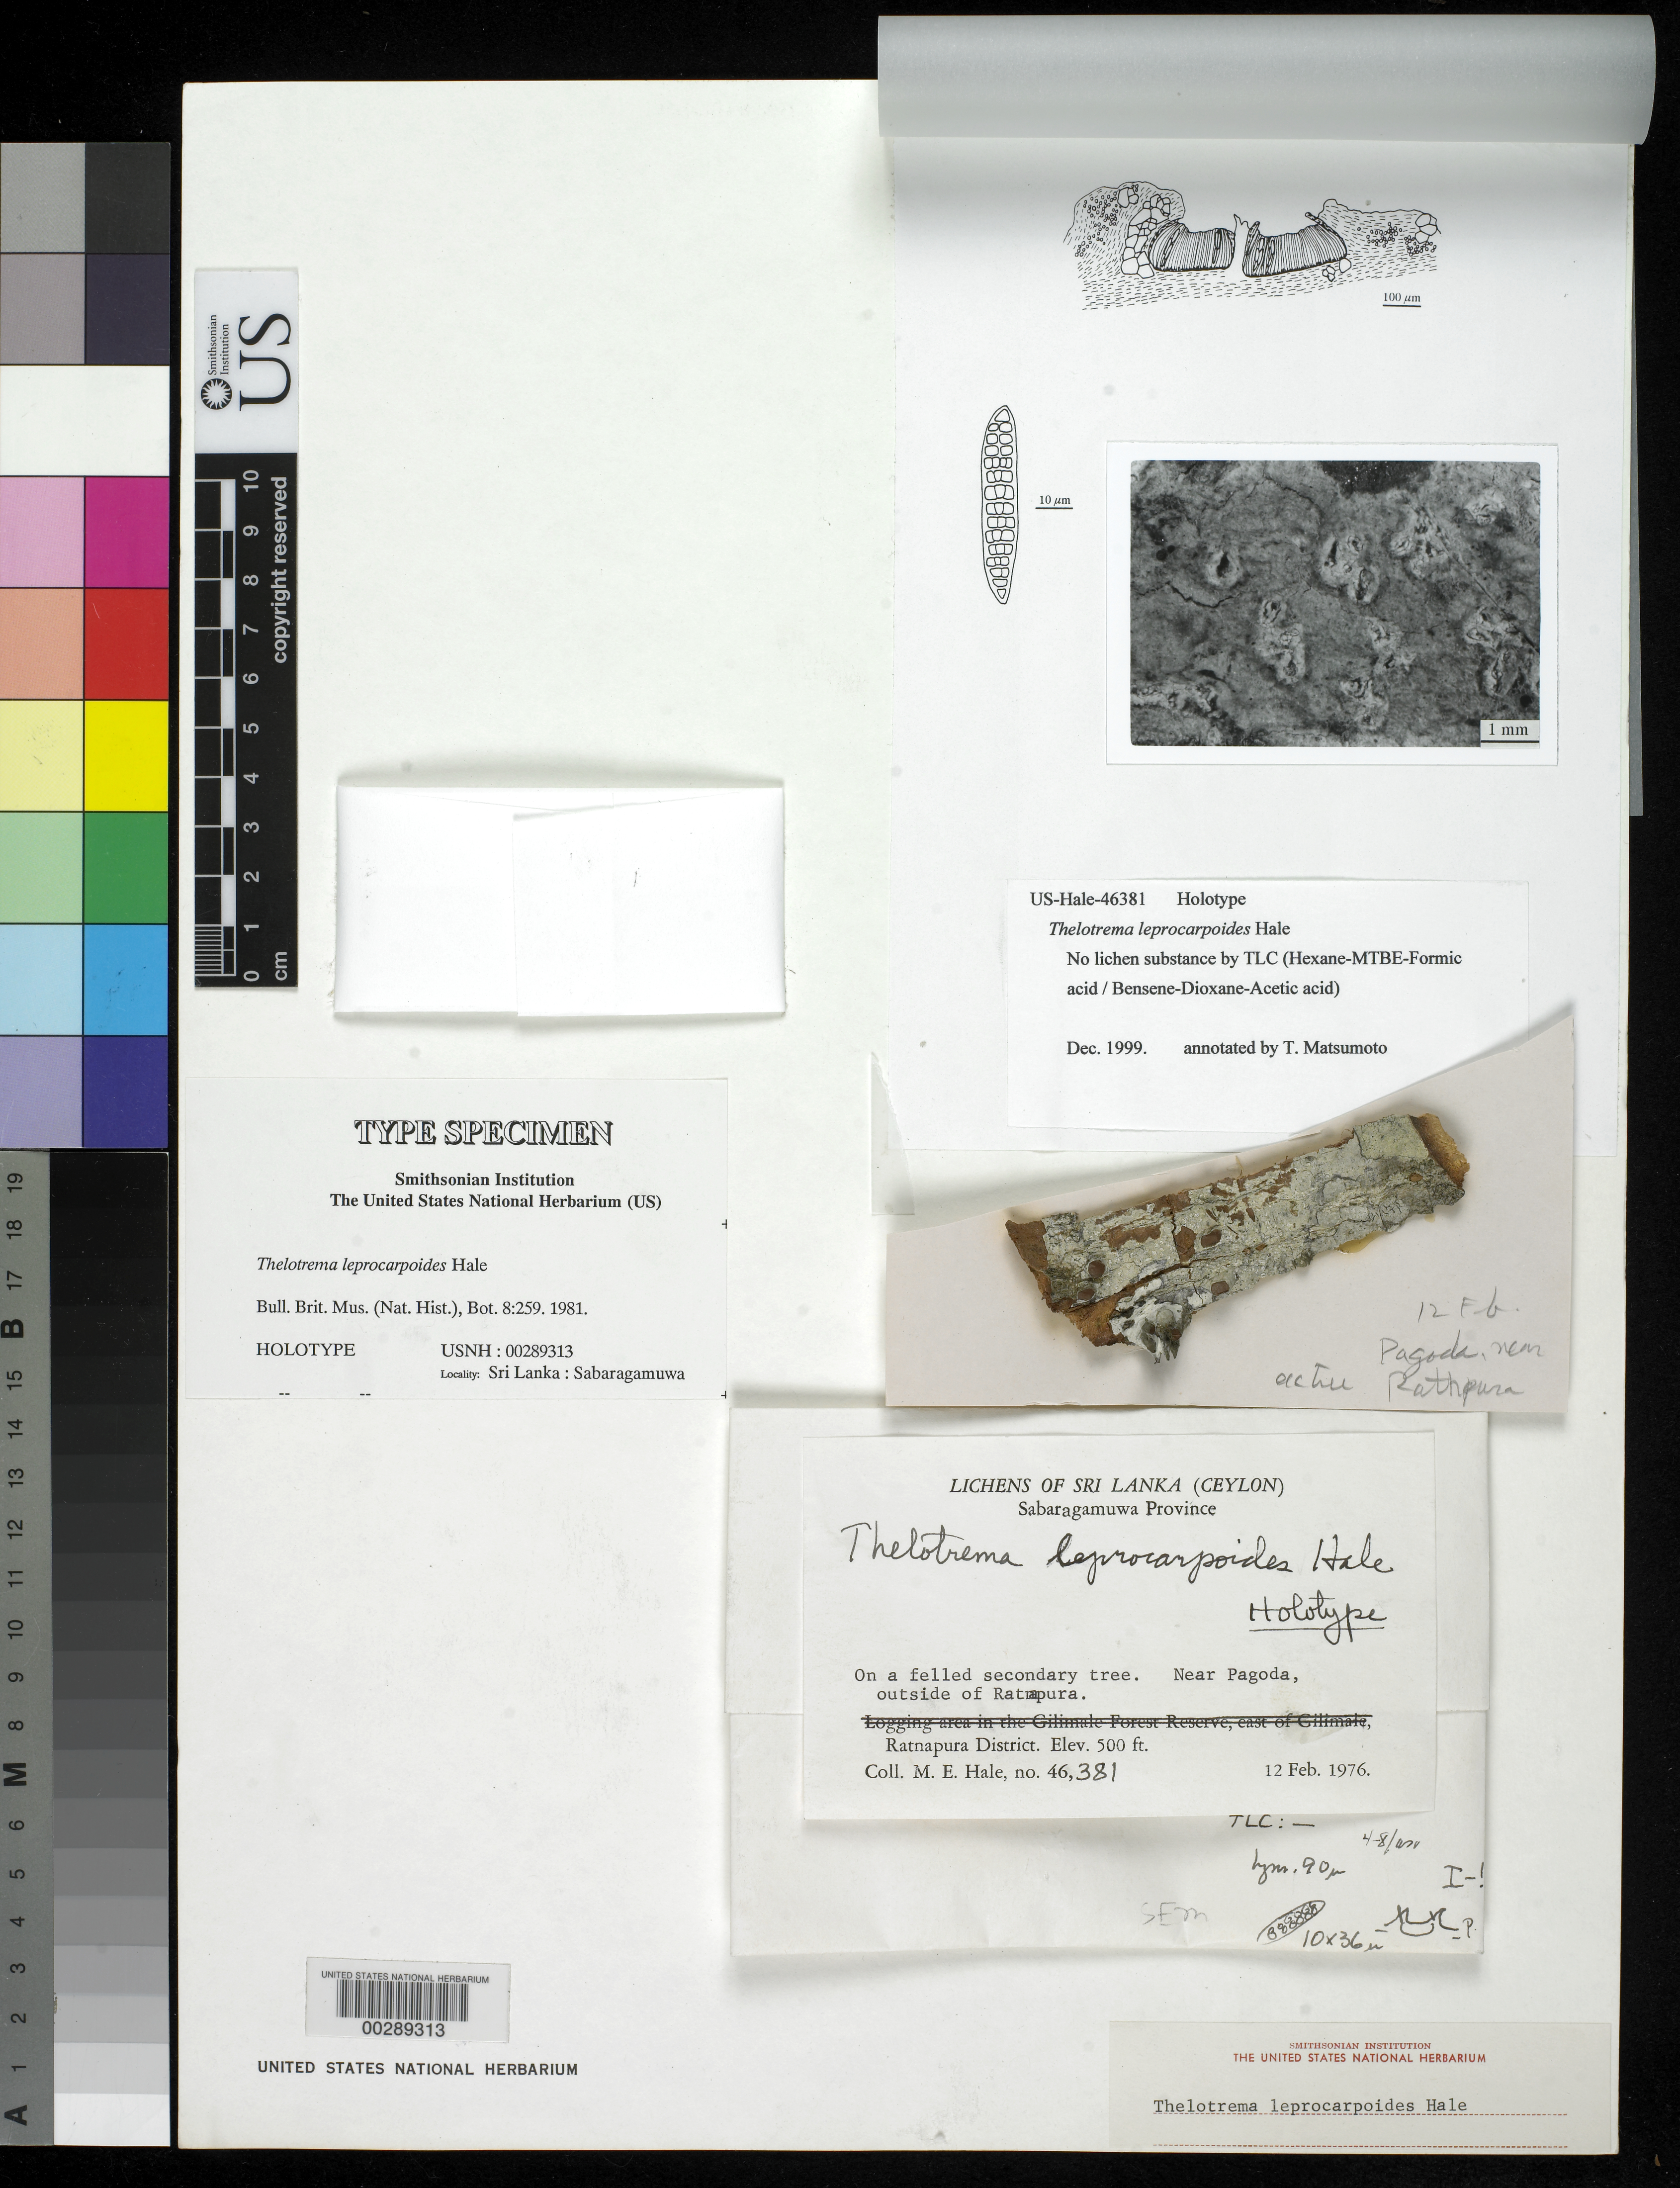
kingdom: Fungi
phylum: Ascomycota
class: Lecanoromycetes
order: Ostropales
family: Graphidaceae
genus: Thelotrema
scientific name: Thelotrema leprocarpoides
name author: Hale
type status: Holotype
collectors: M. Hale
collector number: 46381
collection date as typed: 12 Feb 1976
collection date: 1976-02-12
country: Sri Lanka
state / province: Sabaragamuwa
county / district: Ratnapura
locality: Near Pagoda, outside of Ratnapura.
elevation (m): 152